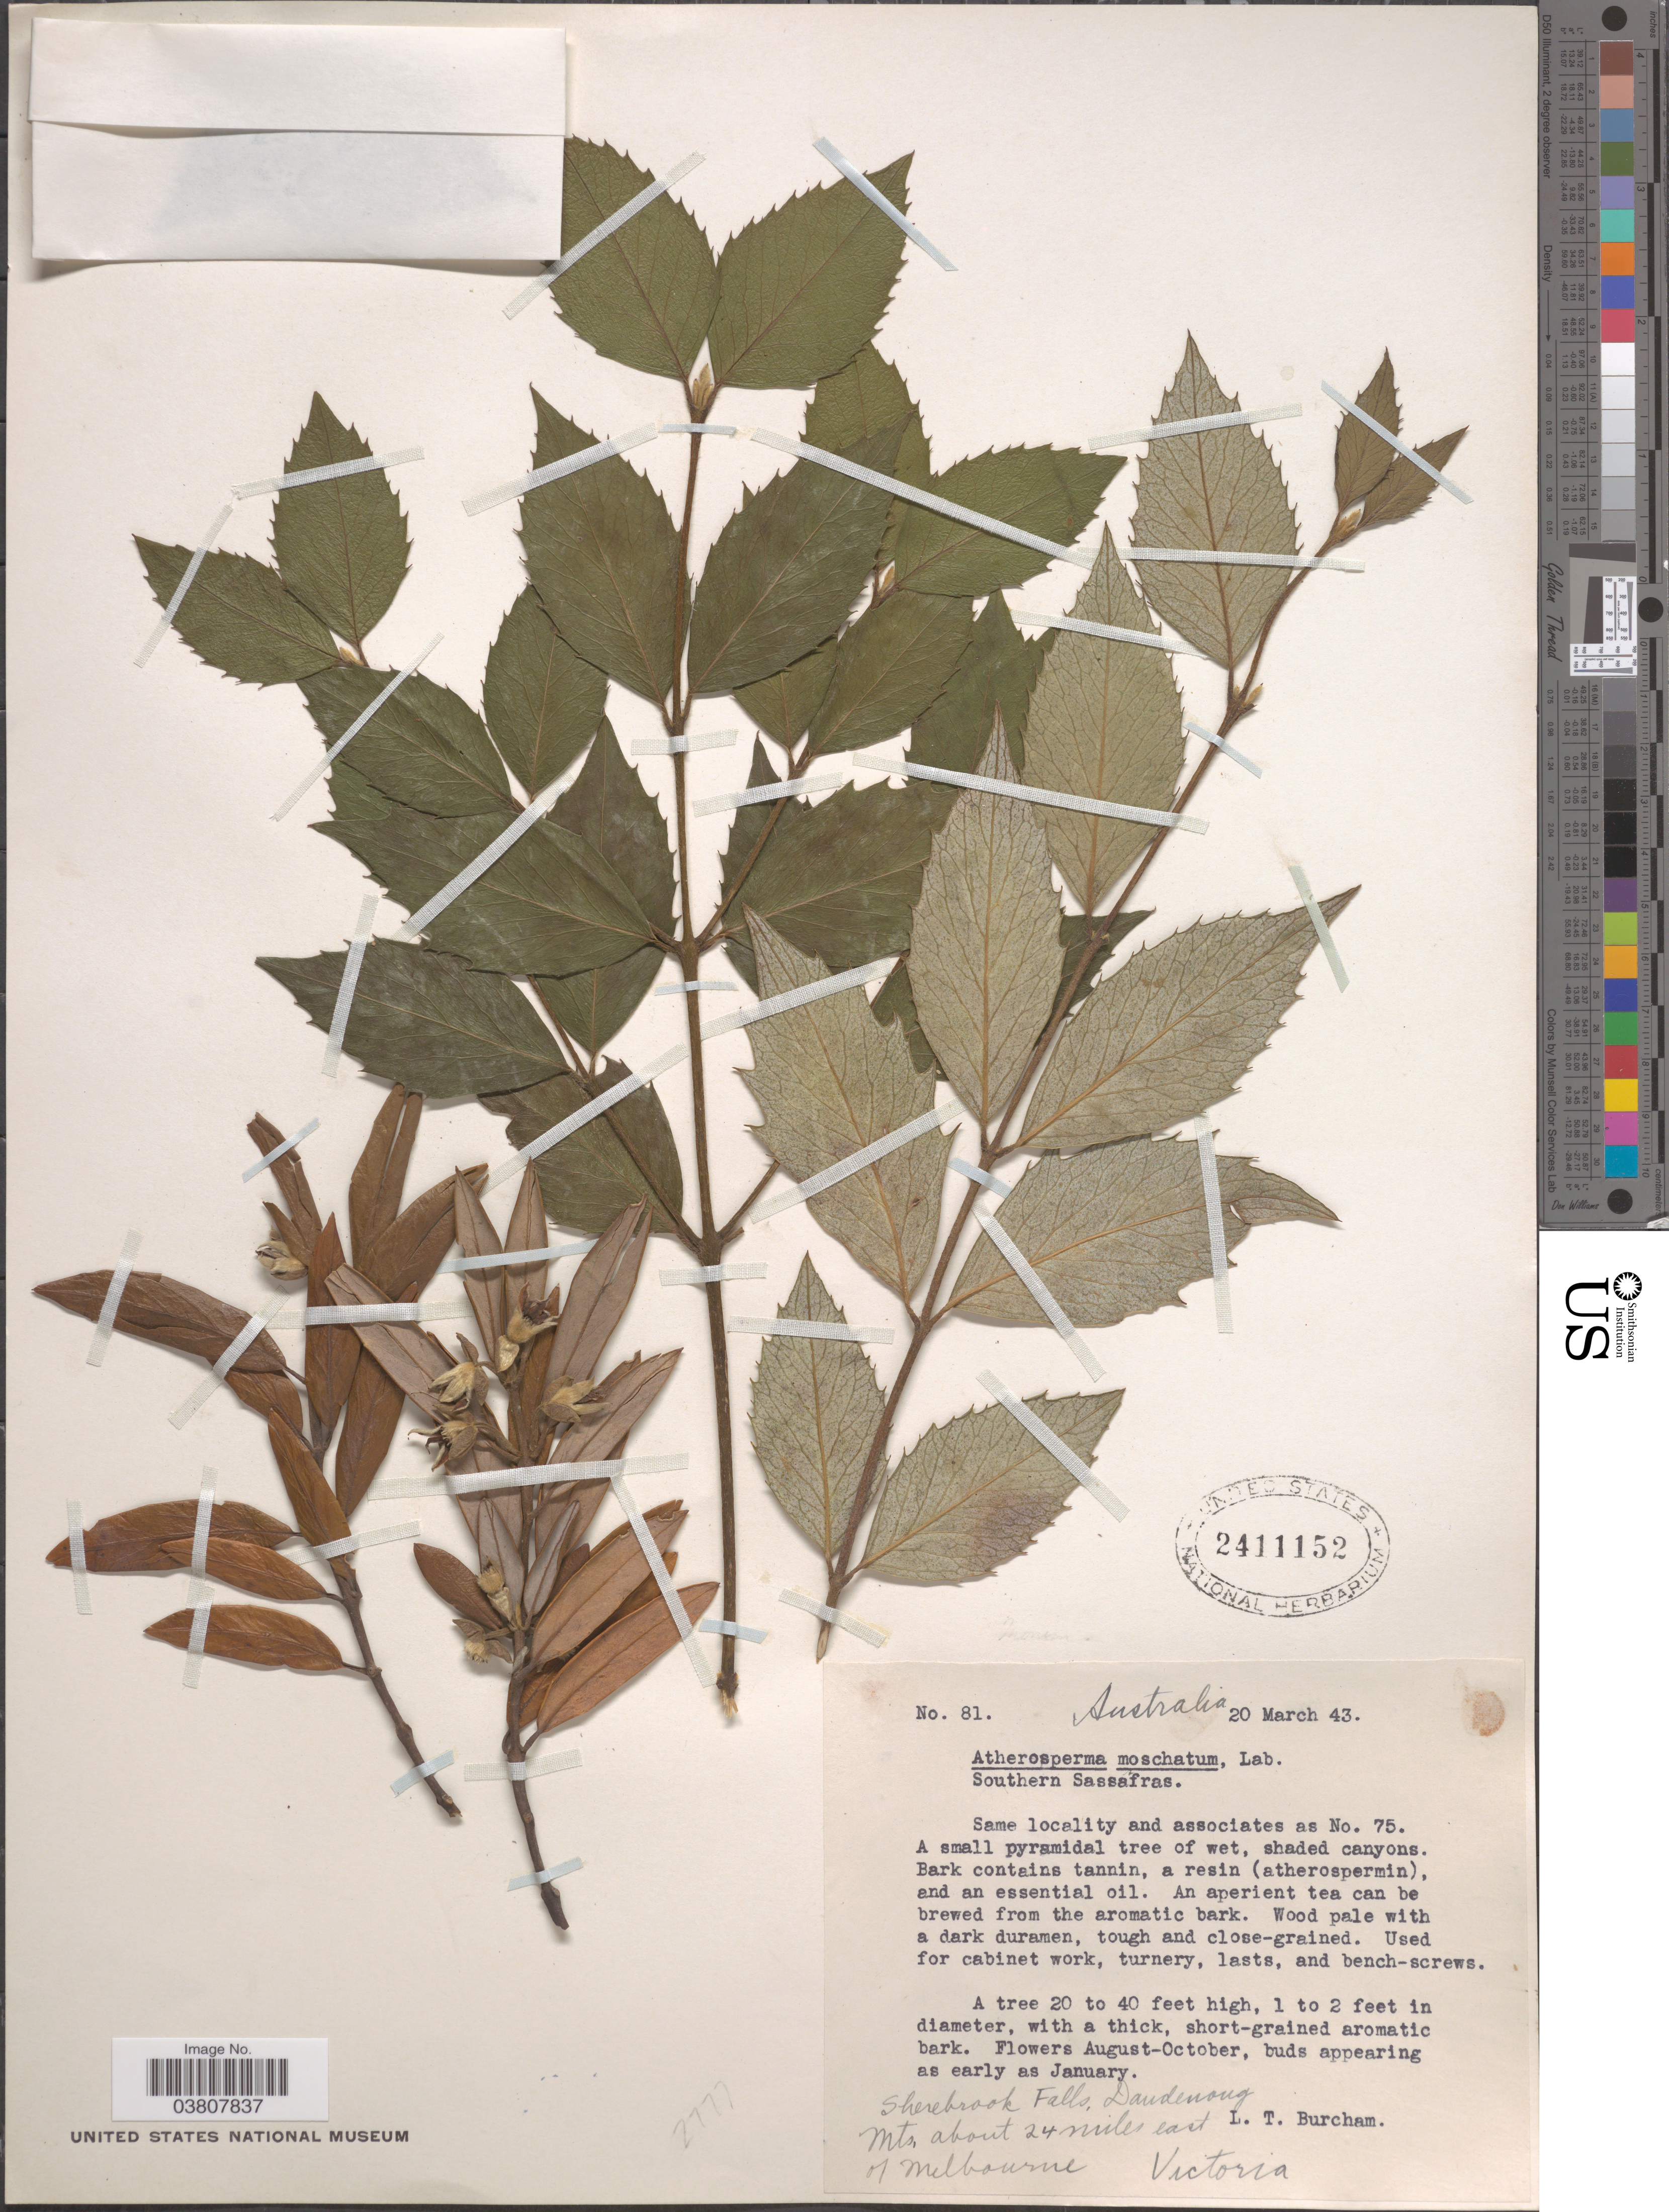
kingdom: Plantae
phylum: Tracheophyta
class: Magnoliopsida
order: Laurales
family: Atherospermataceae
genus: Atherosperma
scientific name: Atherosperma moschatum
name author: Labill.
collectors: L. Burcham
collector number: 81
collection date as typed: Transcribed d/m/y: 20/3/43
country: Australia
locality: Sherebrook Falls, Dandenong Mts., about 24 miles east of Melbourne, Victoria.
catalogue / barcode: US 2411152